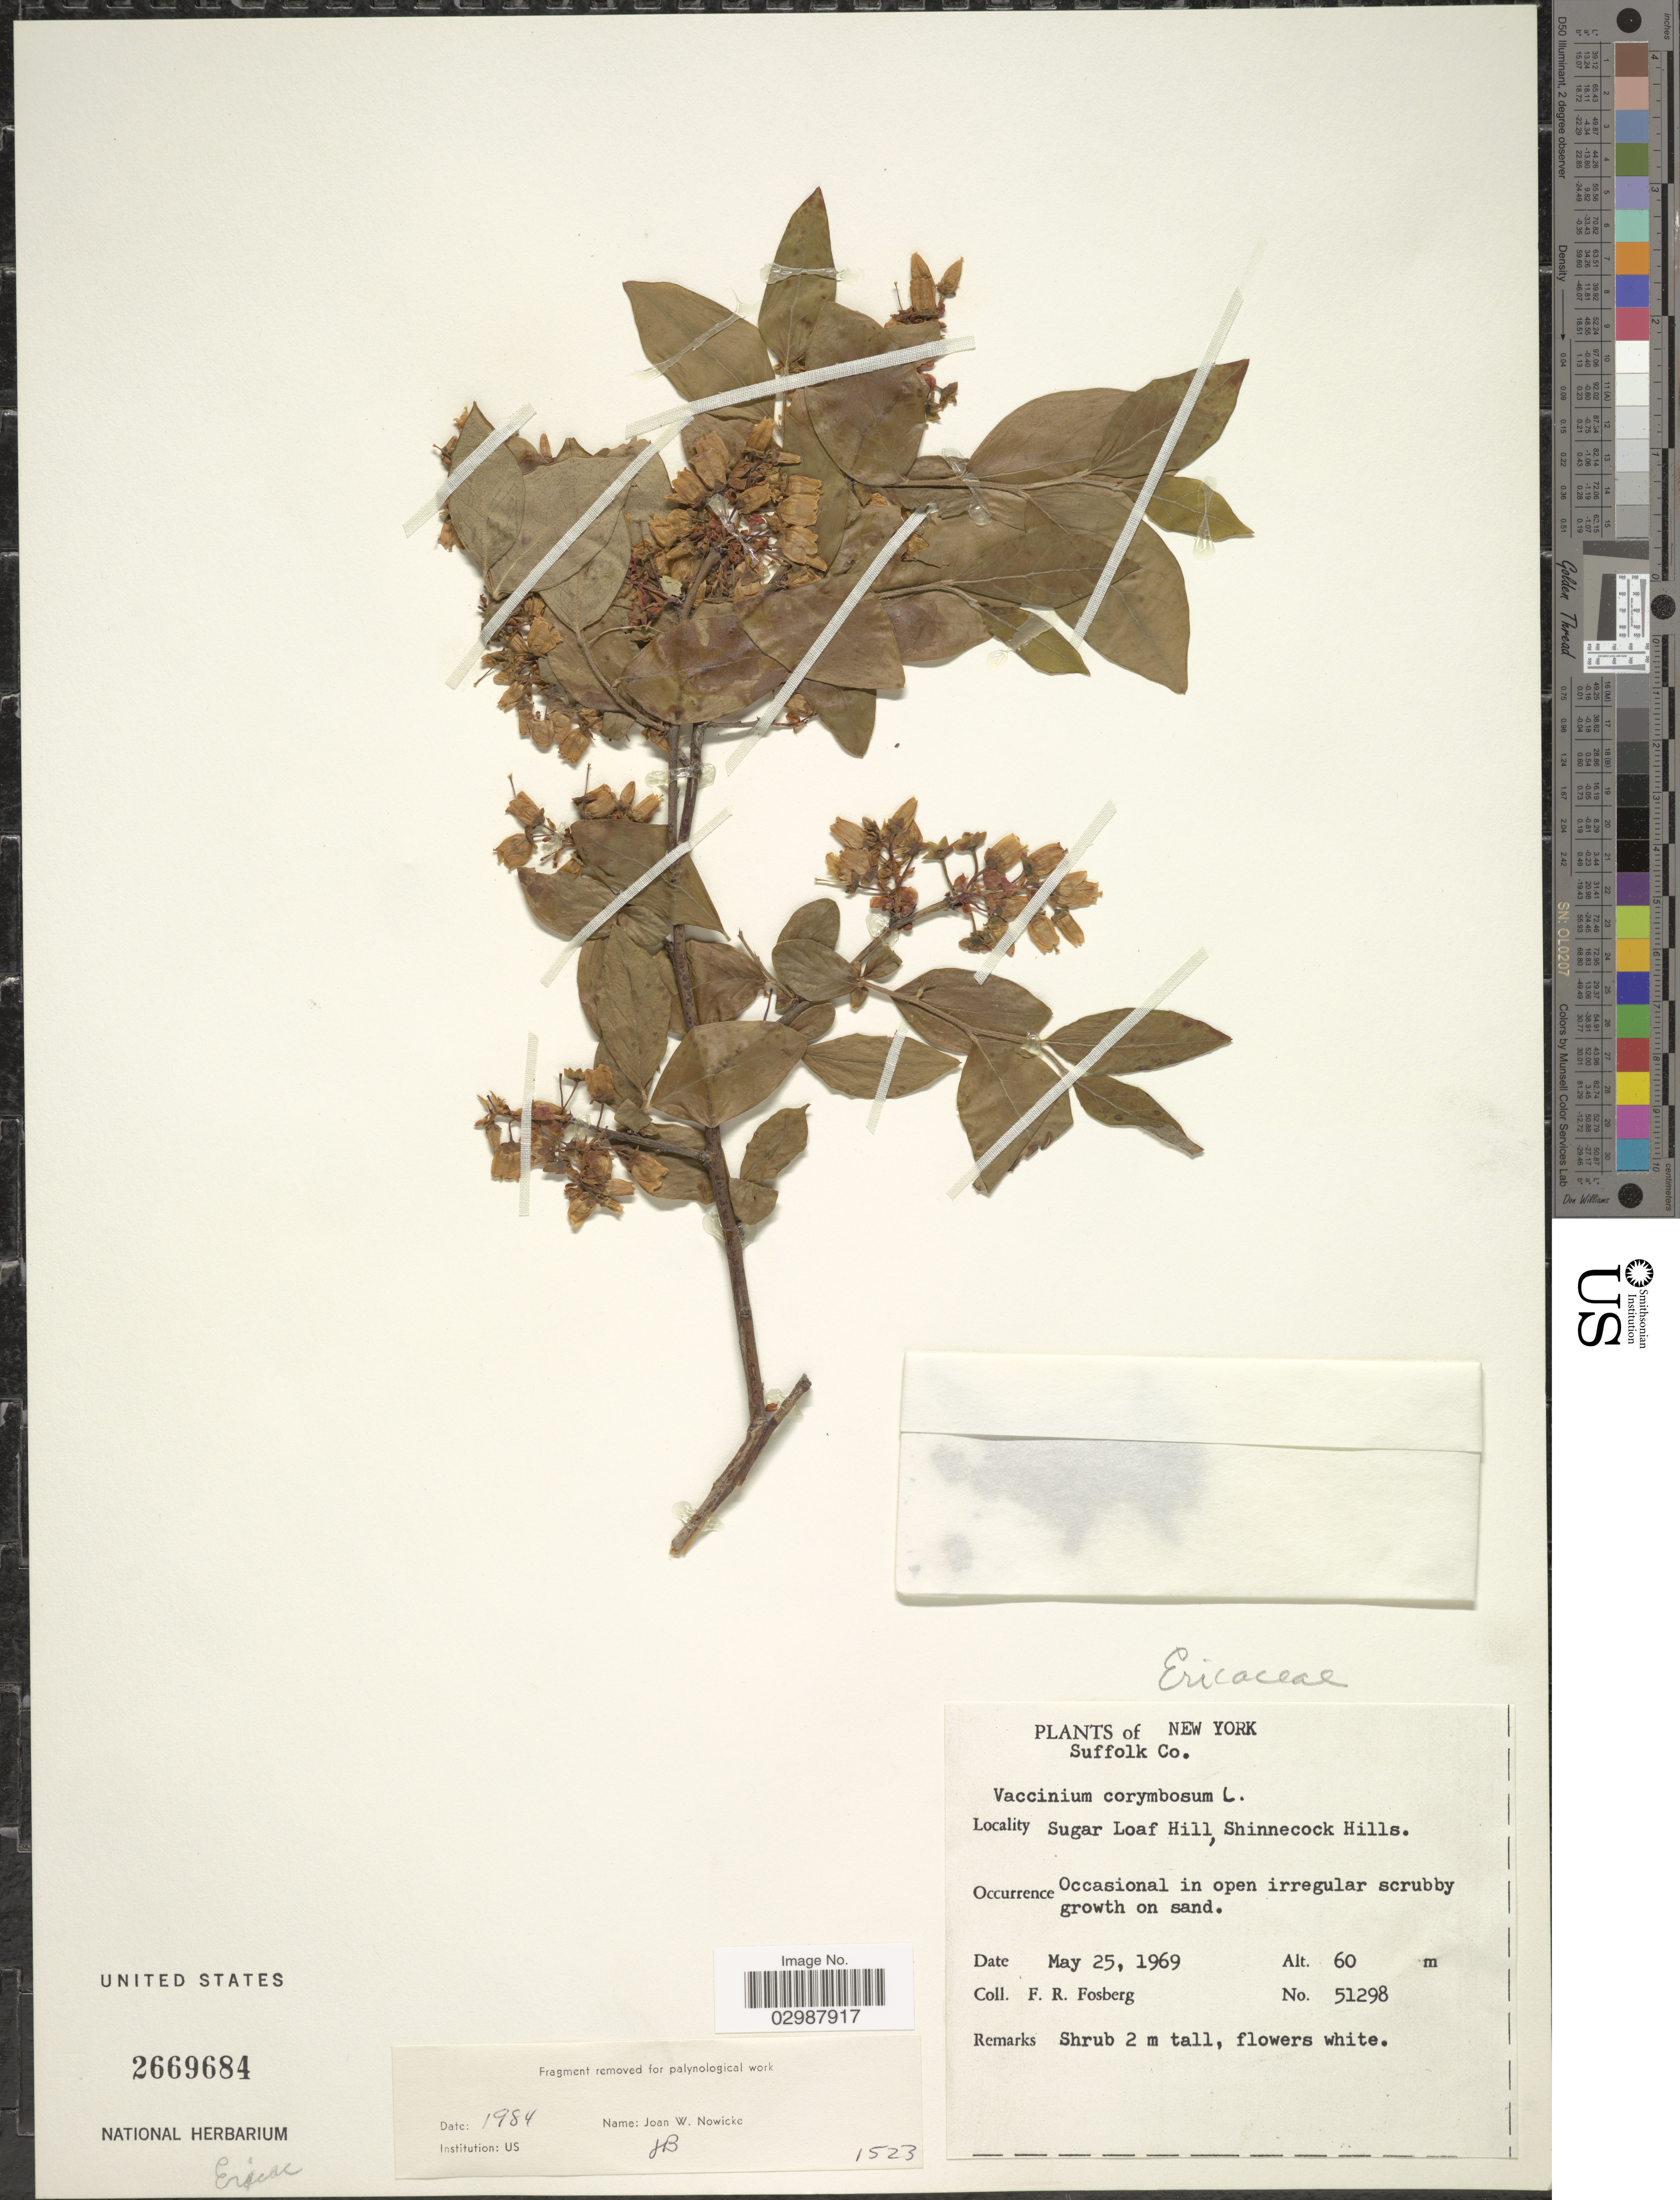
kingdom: Plantae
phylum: Tracheophyta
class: Magnoliopsida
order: Ericales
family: Ericaceae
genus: Vaccinium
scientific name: Vaccinium corymbosum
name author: L.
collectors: F. R. Fosberg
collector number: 51298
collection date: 1969-05-25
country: United States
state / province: New York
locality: Suffolk Co. Sugar Loaf Hill, Shinnecock Hills.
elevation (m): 60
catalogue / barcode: US 2669684